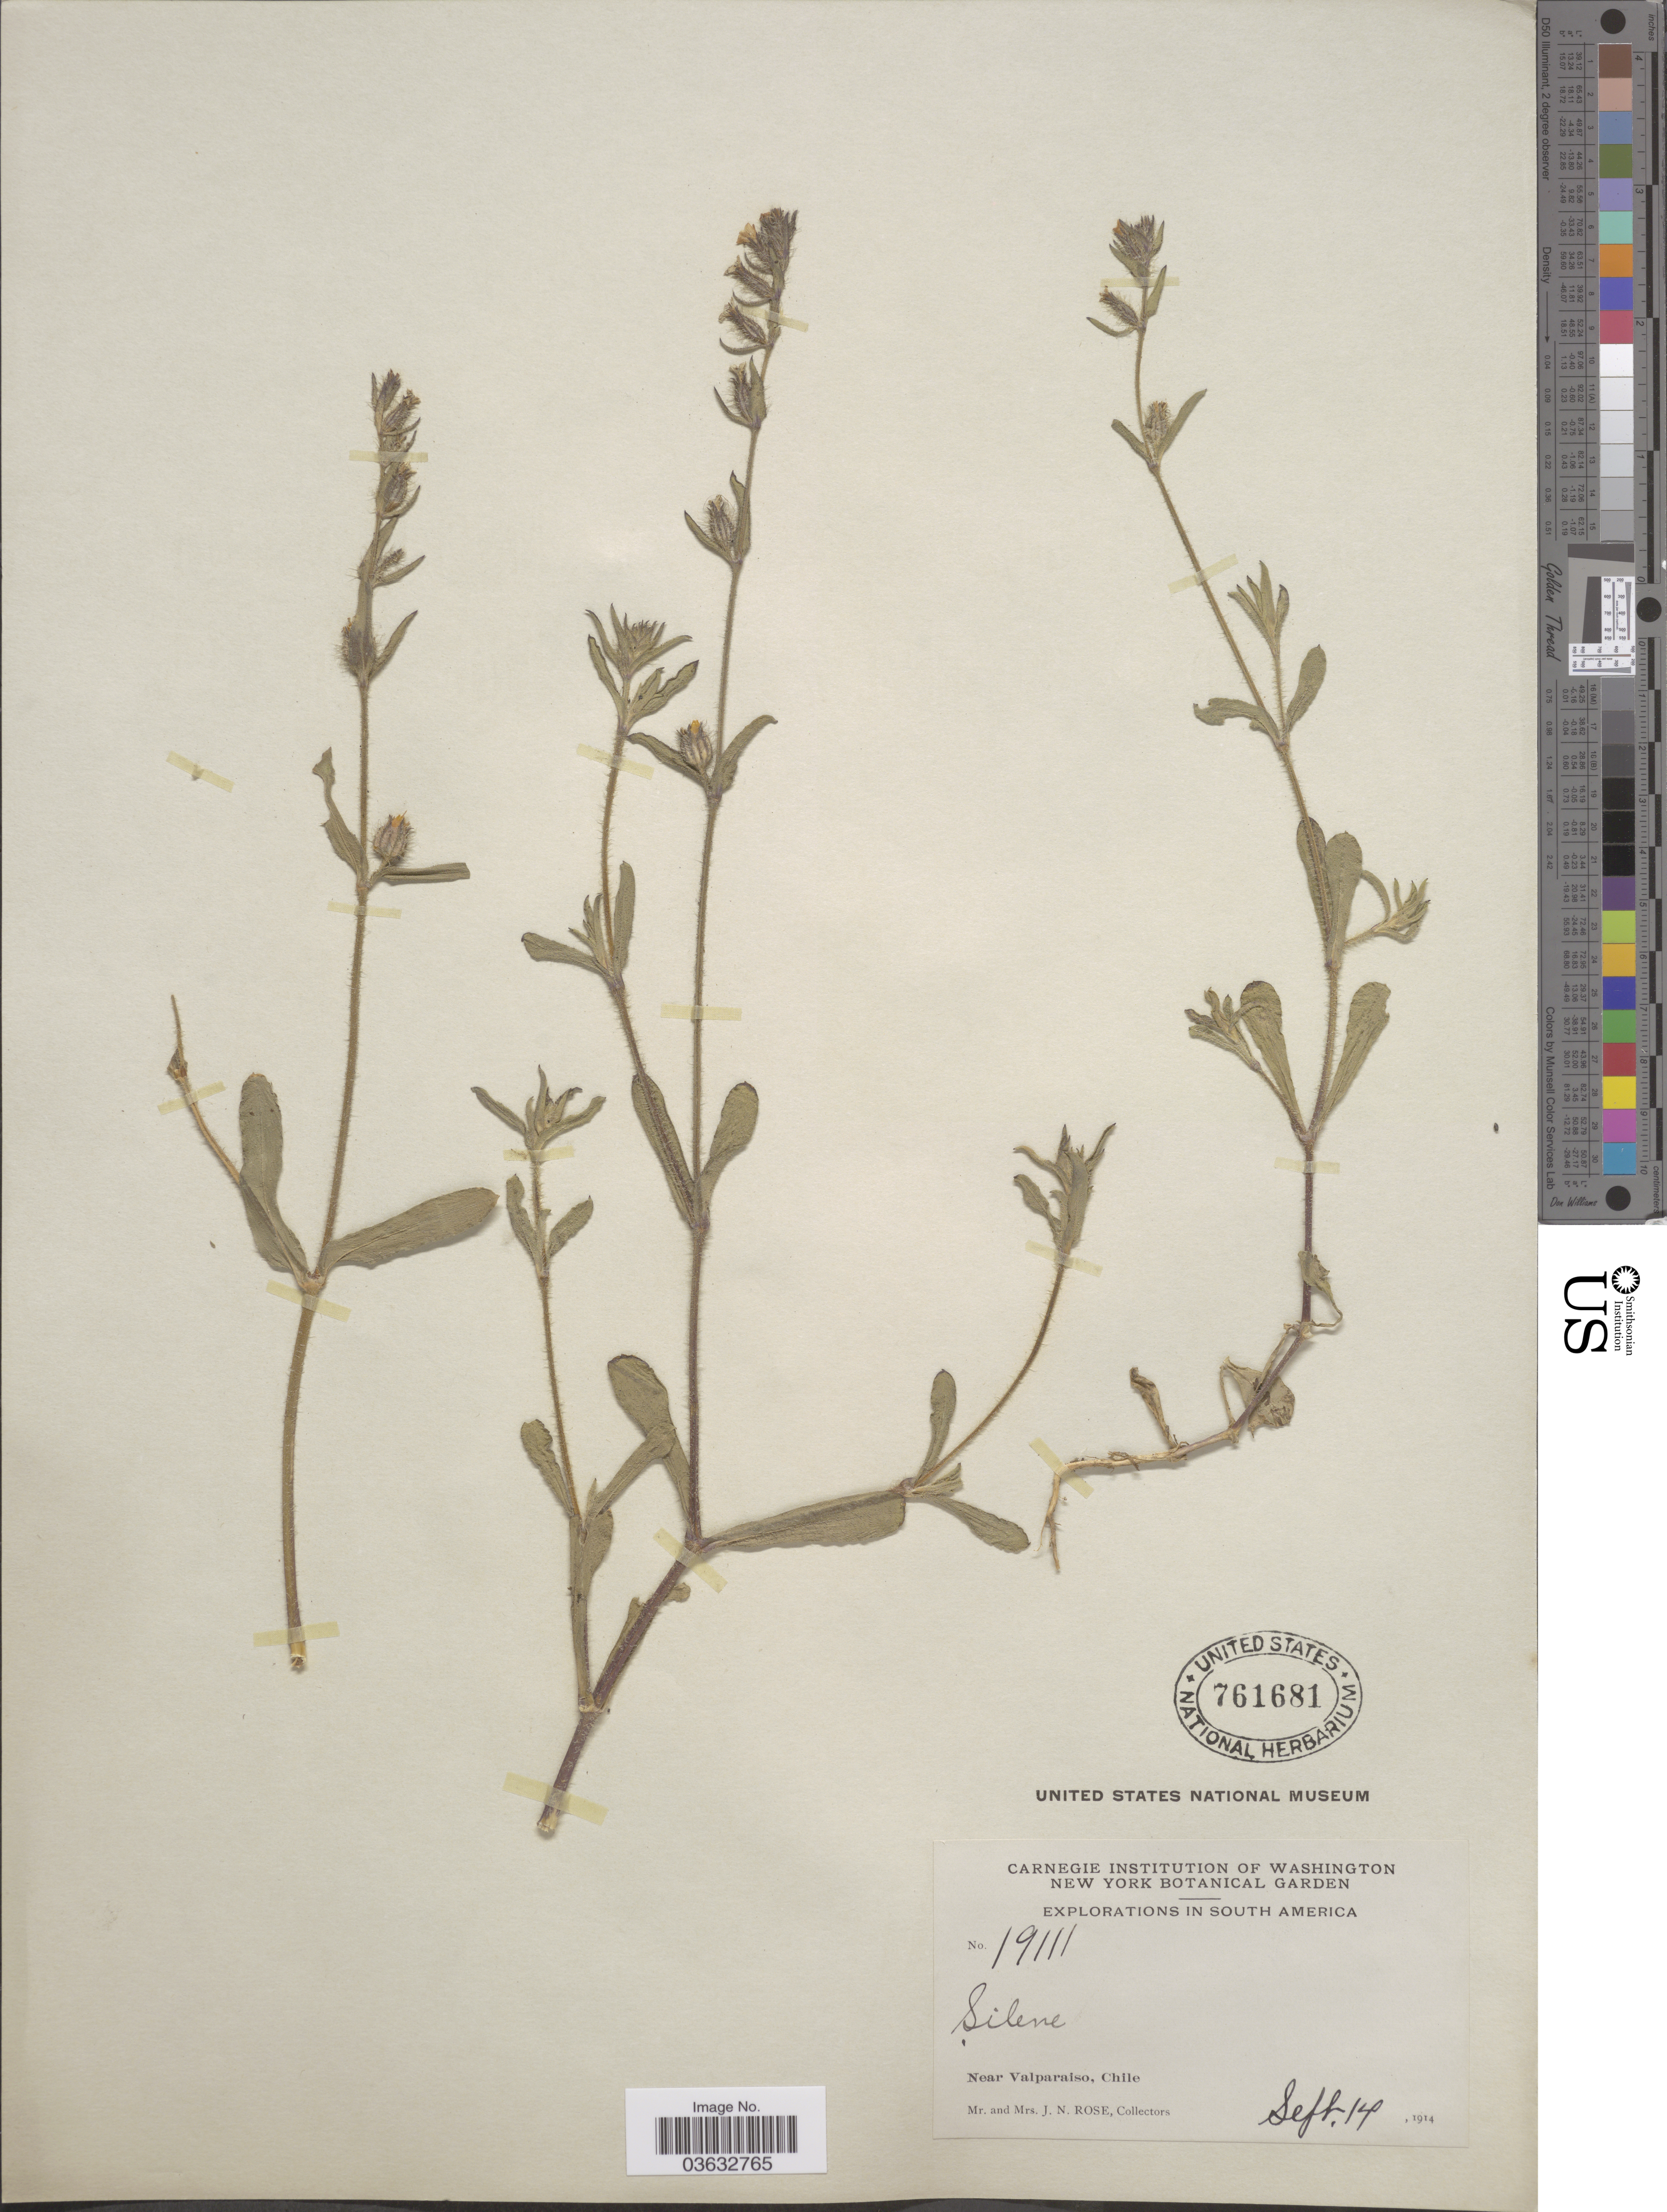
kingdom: Plantae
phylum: Tracheophyta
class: Magnoliopsida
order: Caryophyllales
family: Caryophyllaceae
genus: Silene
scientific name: Silene gallica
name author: L.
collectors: J. N. Rose & L. B. Rose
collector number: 19111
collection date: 1914-09-14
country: Chile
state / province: Valparaíso (V)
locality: Near Valparaiso.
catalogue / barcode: US 761681